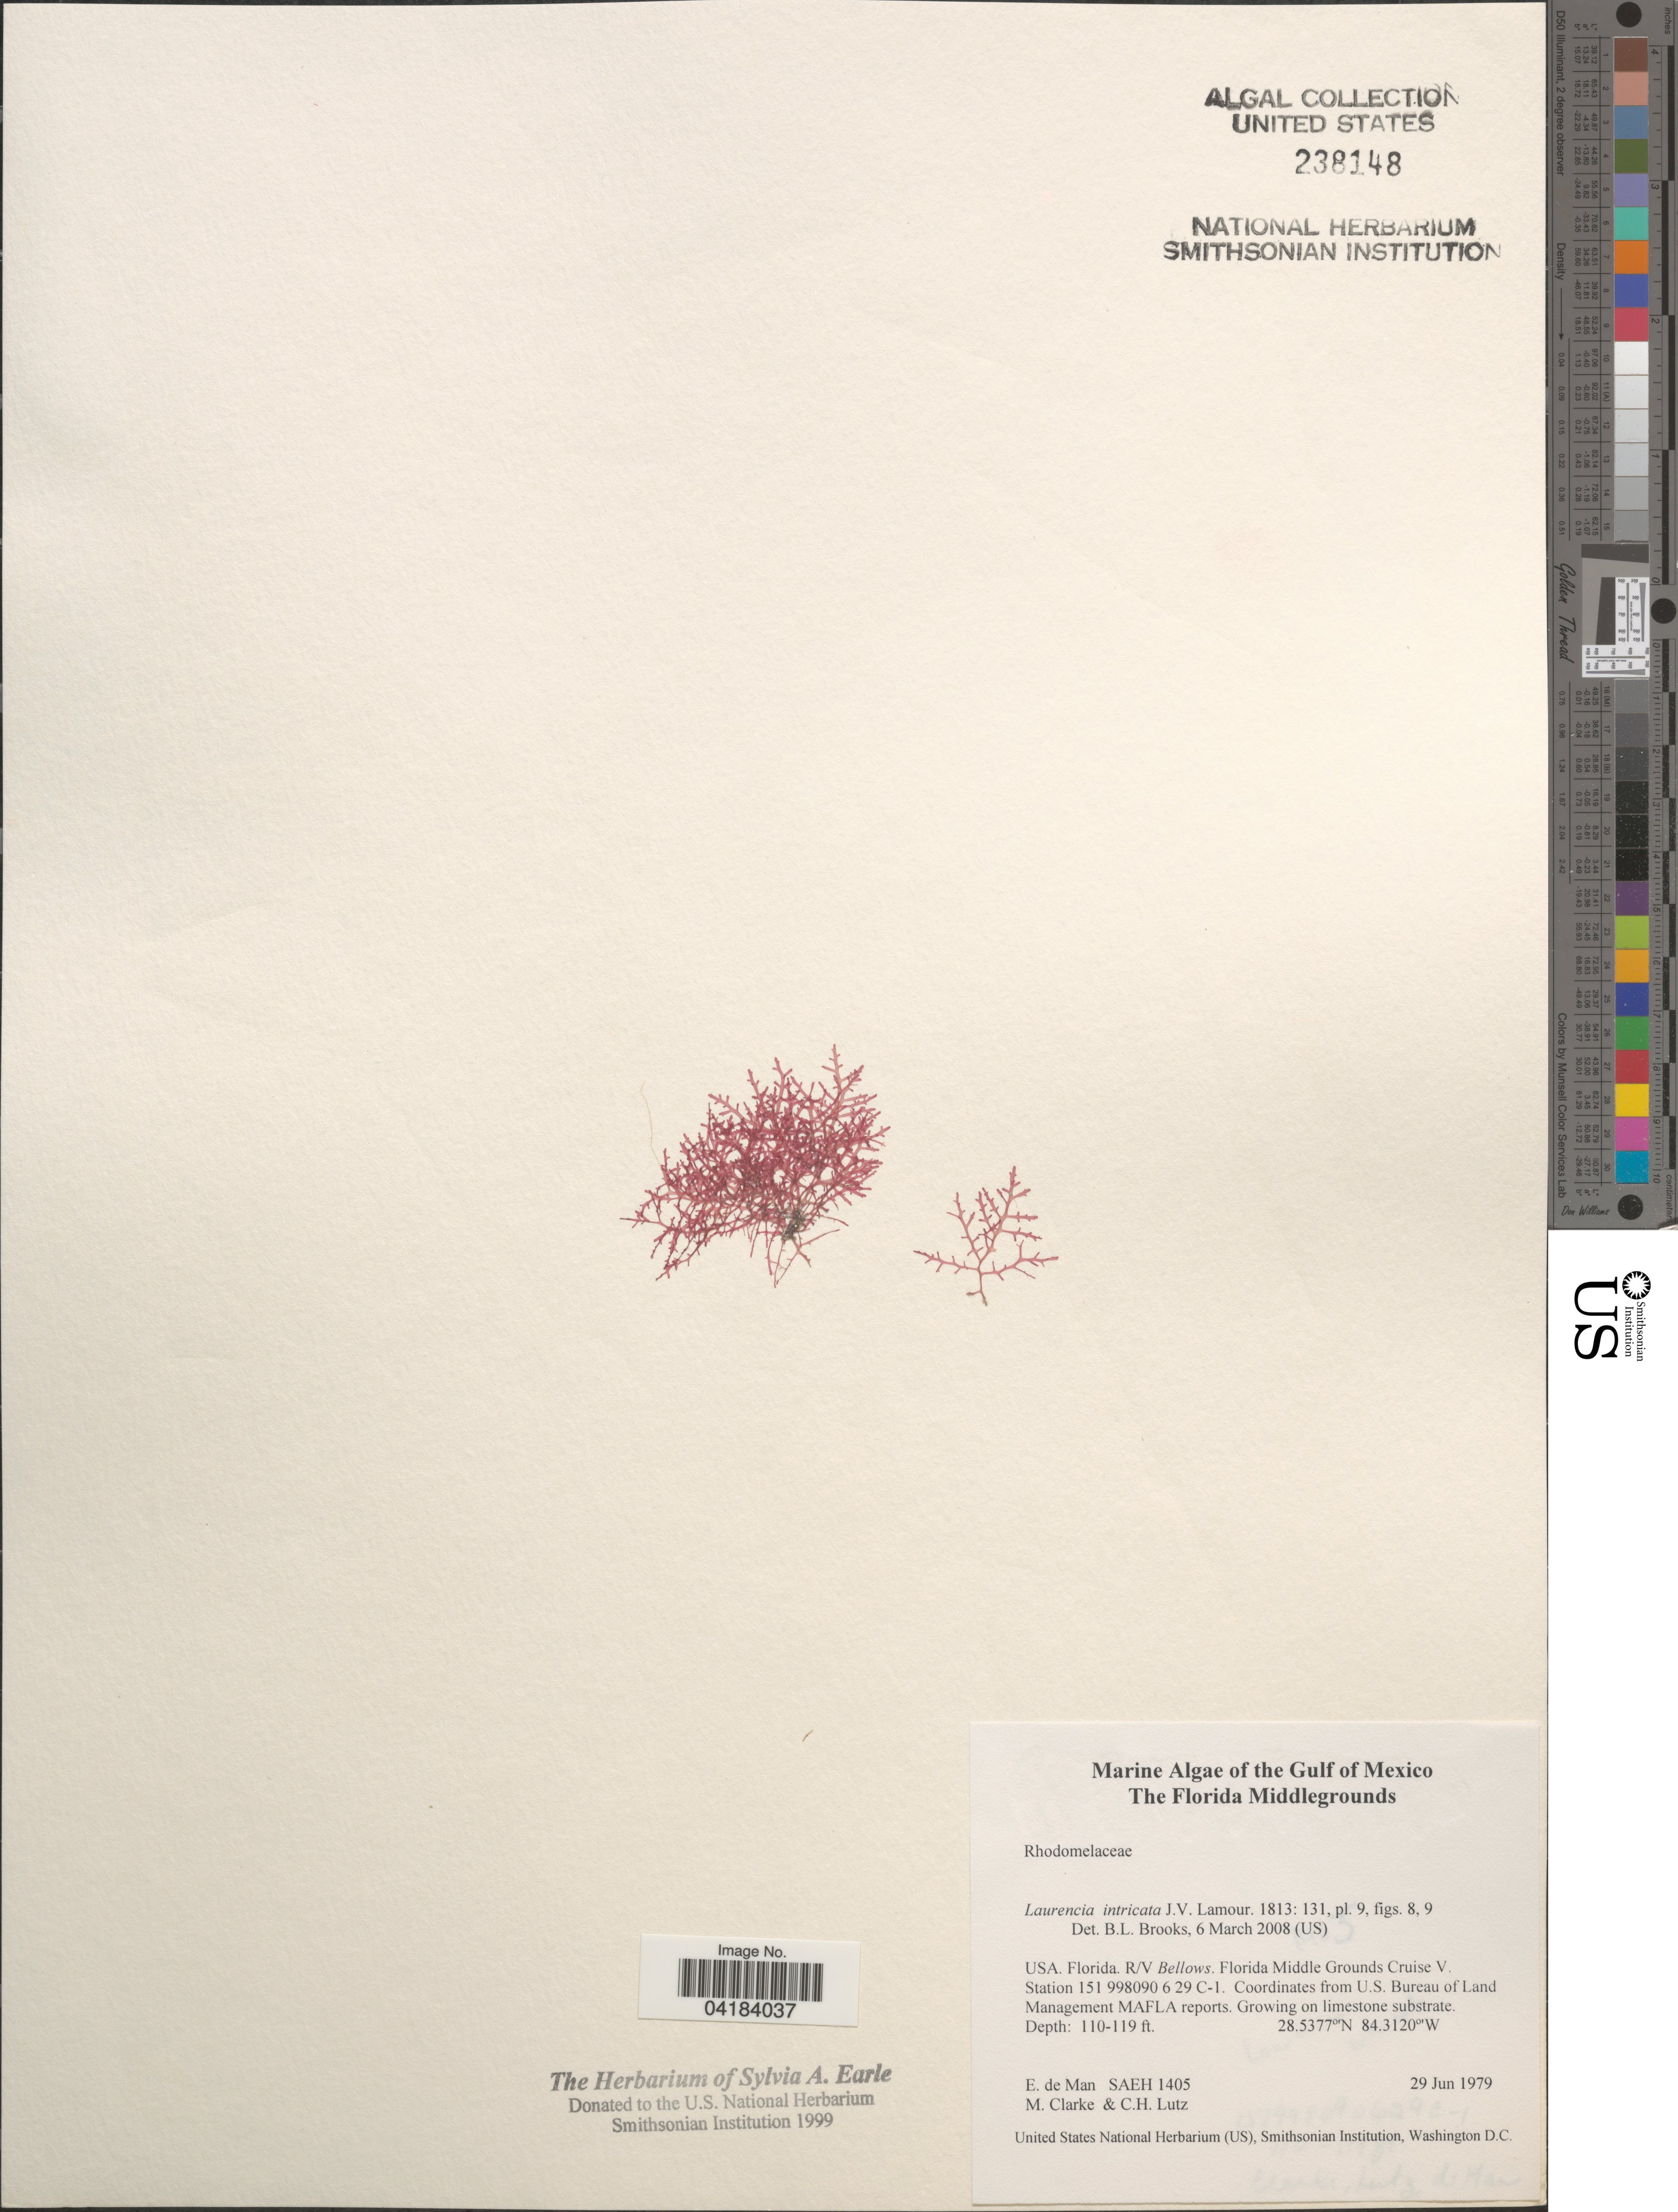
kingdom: Plantae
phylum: Rhodophyta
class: Florideophyceae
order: Ceramiales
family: Rhodomelaceae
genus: Laurencia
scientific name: Laurencia intricata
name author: J.V.Lamouroux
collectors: E. de Man, M. Clarke & C. Lutz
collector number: SAEH1405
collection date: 1979-06-29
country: United States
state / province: Florida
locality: The Gulf of Mexico. The Florida Middlegrounds. R/V Bellows. Florida Middle Grounds Cruise V. Station 151 998090 6 29 C-1.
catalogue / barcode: US 238148